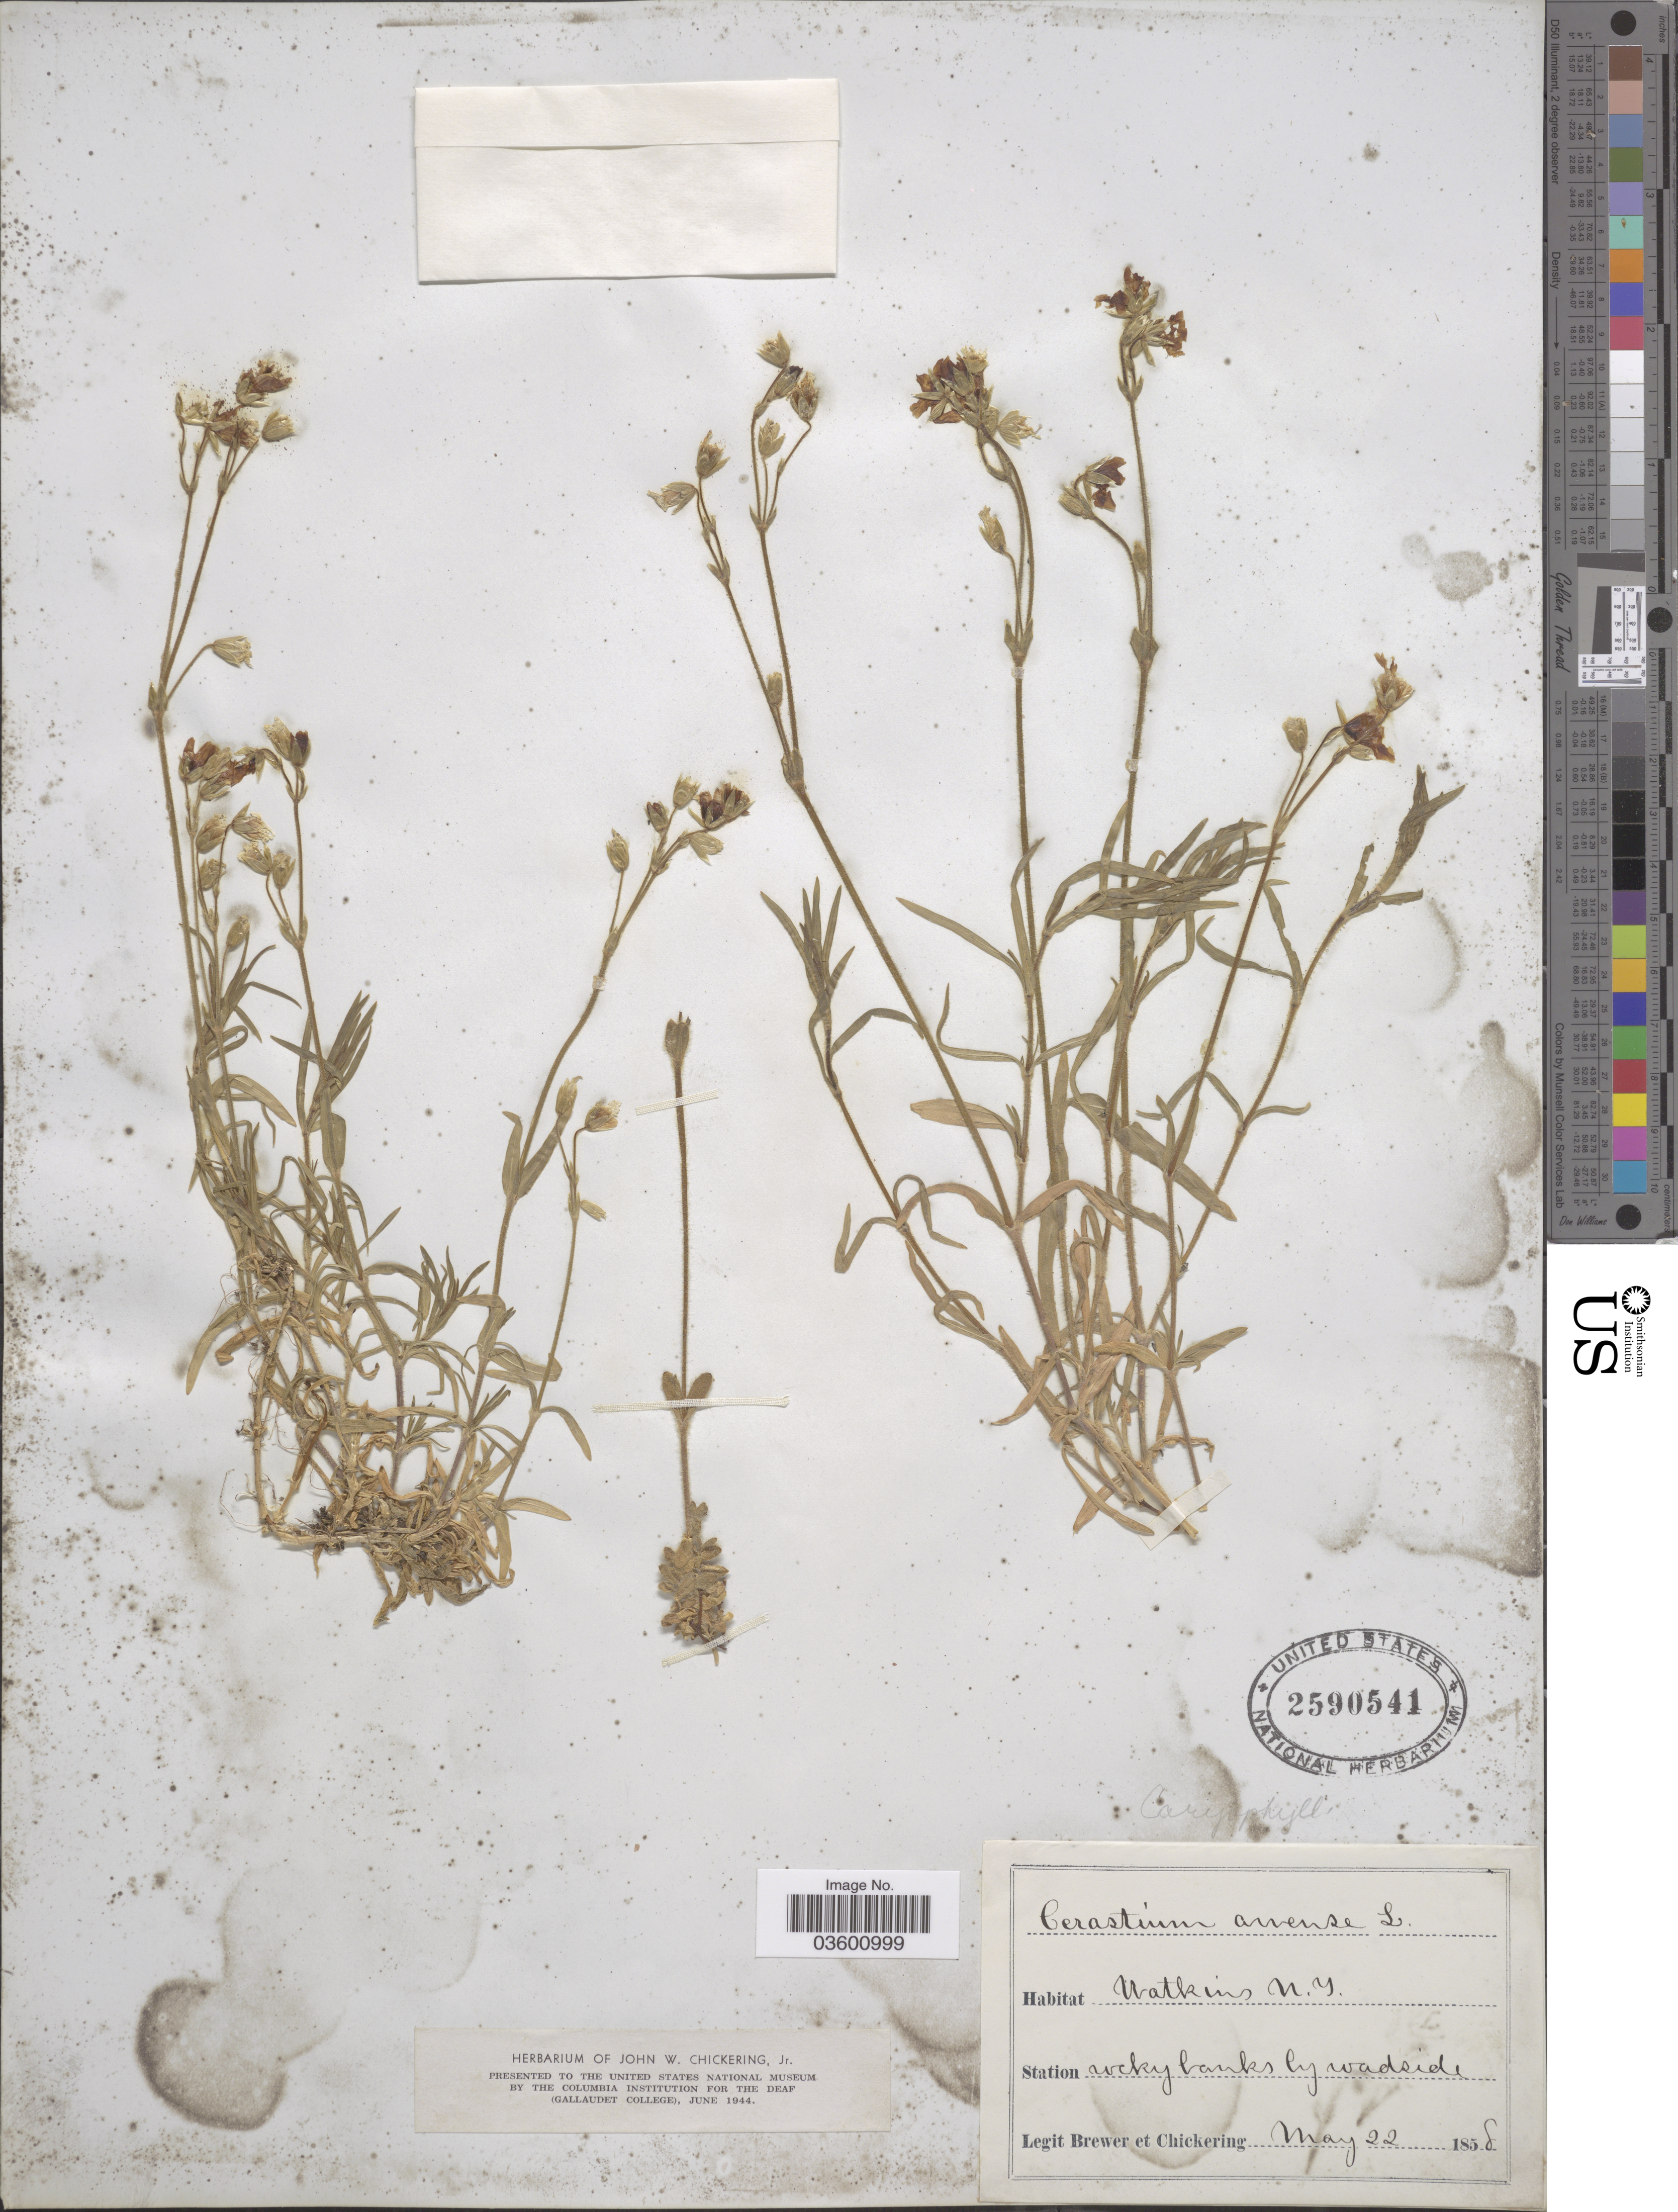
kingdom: Plantae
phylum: Tracheophyta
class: Magnoliopsida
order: Caryophyllales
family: Caryophyllaceae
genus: Cerastium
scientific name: Cerastium arvense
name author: L.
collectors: -. Brewer & J. Chickering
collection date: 1858-05-22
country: United States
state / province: New York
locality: Watkins.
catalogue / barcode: US 2590541